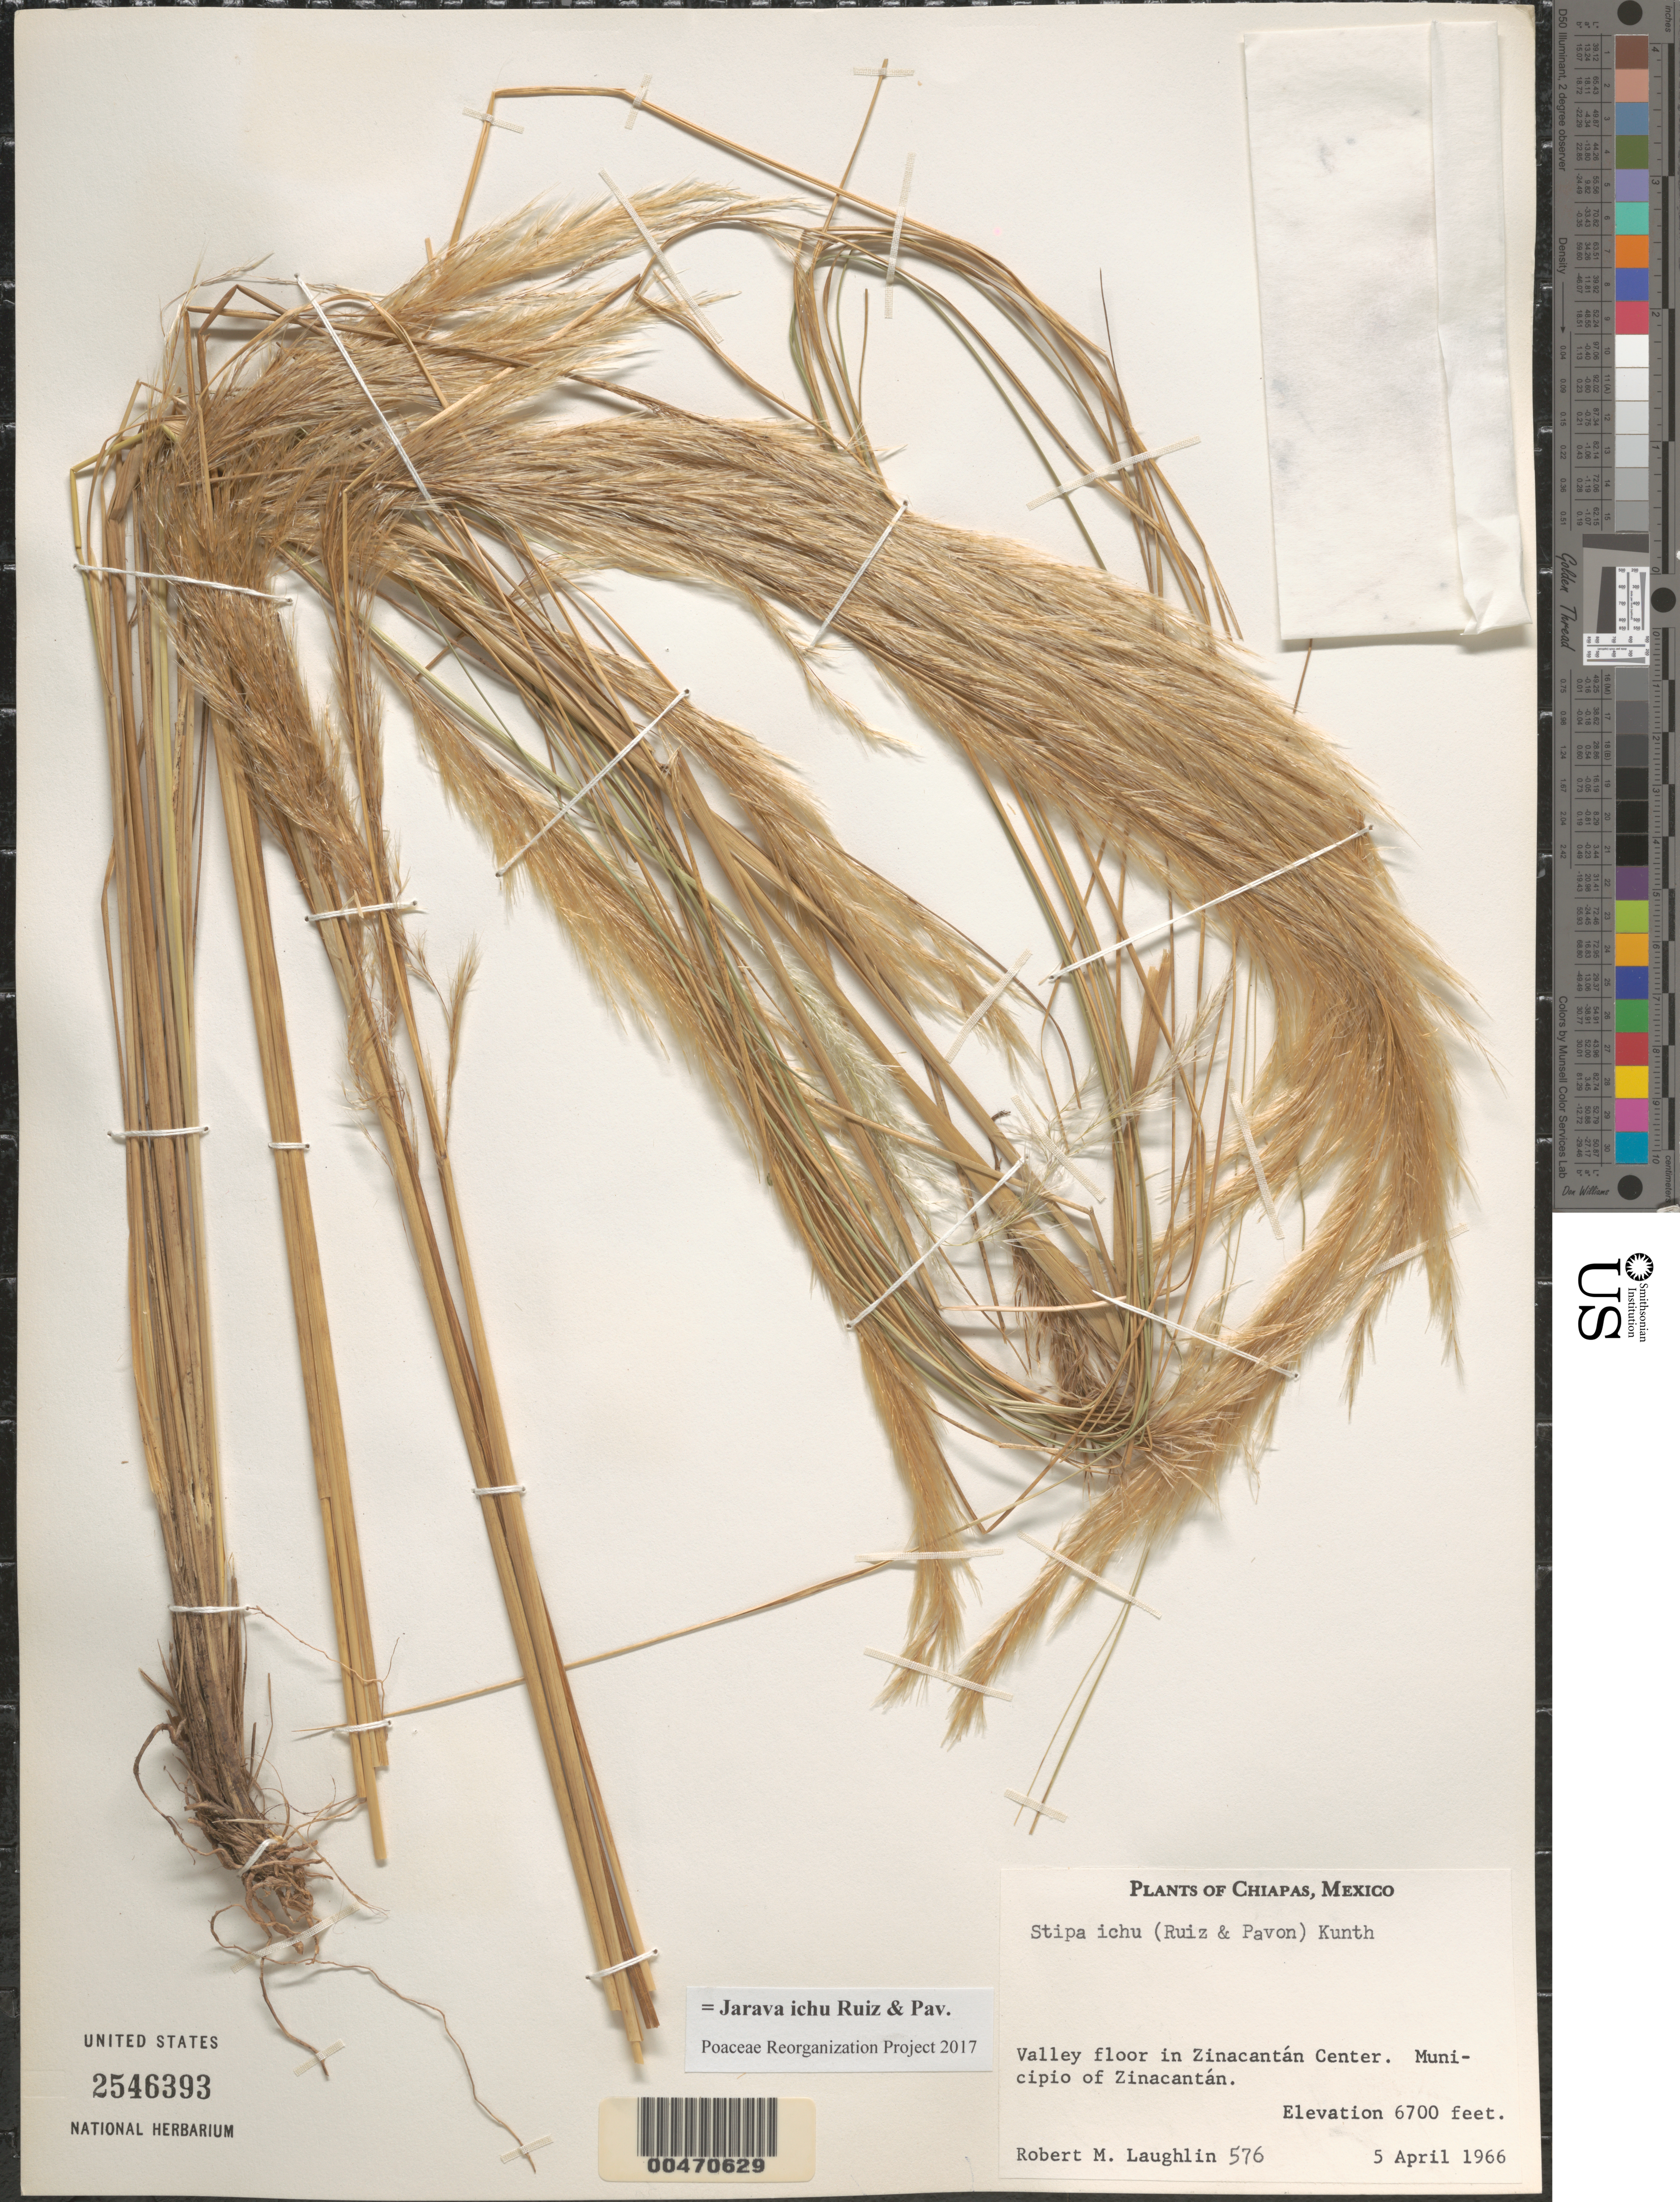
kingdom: Plantae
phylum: Tracheophyta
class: Liliopsida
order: Poales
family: Poaceae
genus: Jarava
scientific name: Jarava ichu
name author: Ruiz & Pav.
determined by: Poaceae Reorganization Project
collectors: R. M. Laughlin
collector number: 576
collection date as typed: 5 Apr 1966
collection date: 1966-04-05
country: Mexico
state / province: Chiapas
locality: Zinacantán Center, Mun of Zinacantán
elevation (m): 2042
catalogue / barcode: US 2546393